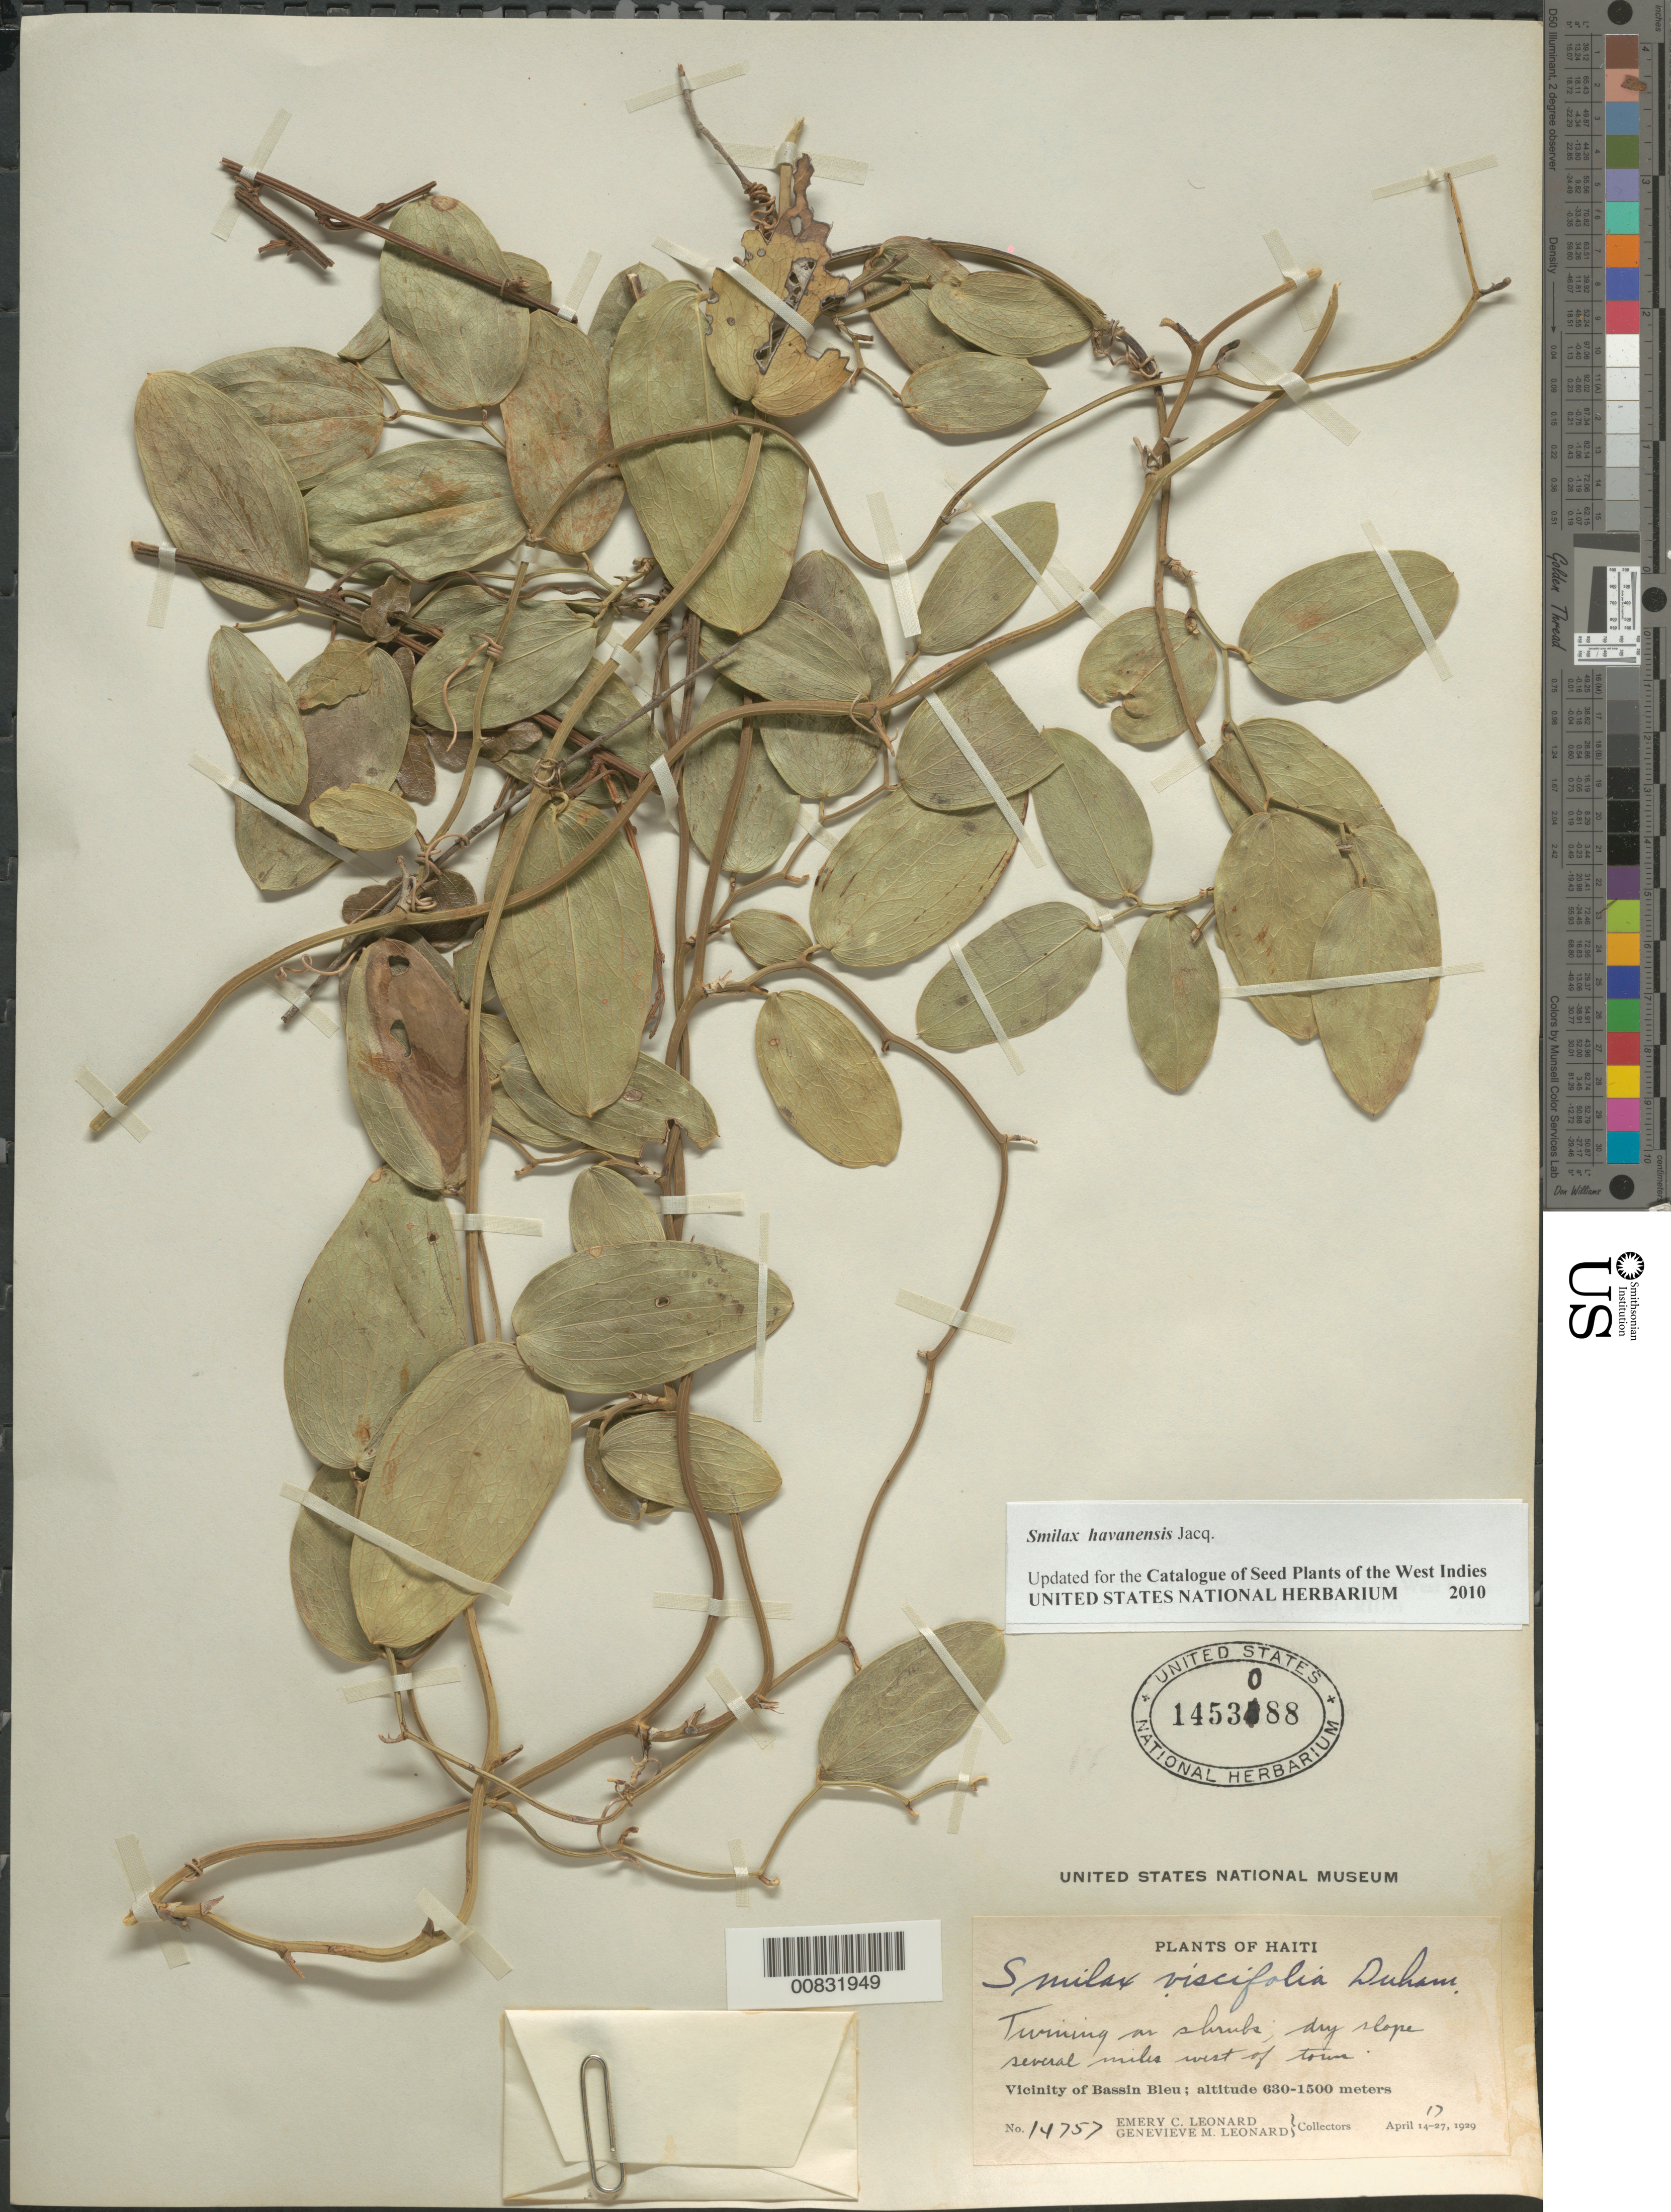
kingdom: Plantae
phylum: Tracheophyta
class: Liliopsida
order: Liliales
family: Smilacaceae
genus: Smilax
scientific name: Smilax havanensis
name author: Jacq.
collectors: E. C. Leonard & G. M. Leonard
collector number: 14757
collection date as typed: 17 Apr 1929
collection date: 1929-04-17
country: Haiti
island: Hispaniola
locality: Vicinity of Bassin Bleu. Dry slope several miles west of town.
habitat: Twining on shrubs. Dry slope.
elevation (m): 630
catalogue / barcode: US 1453088